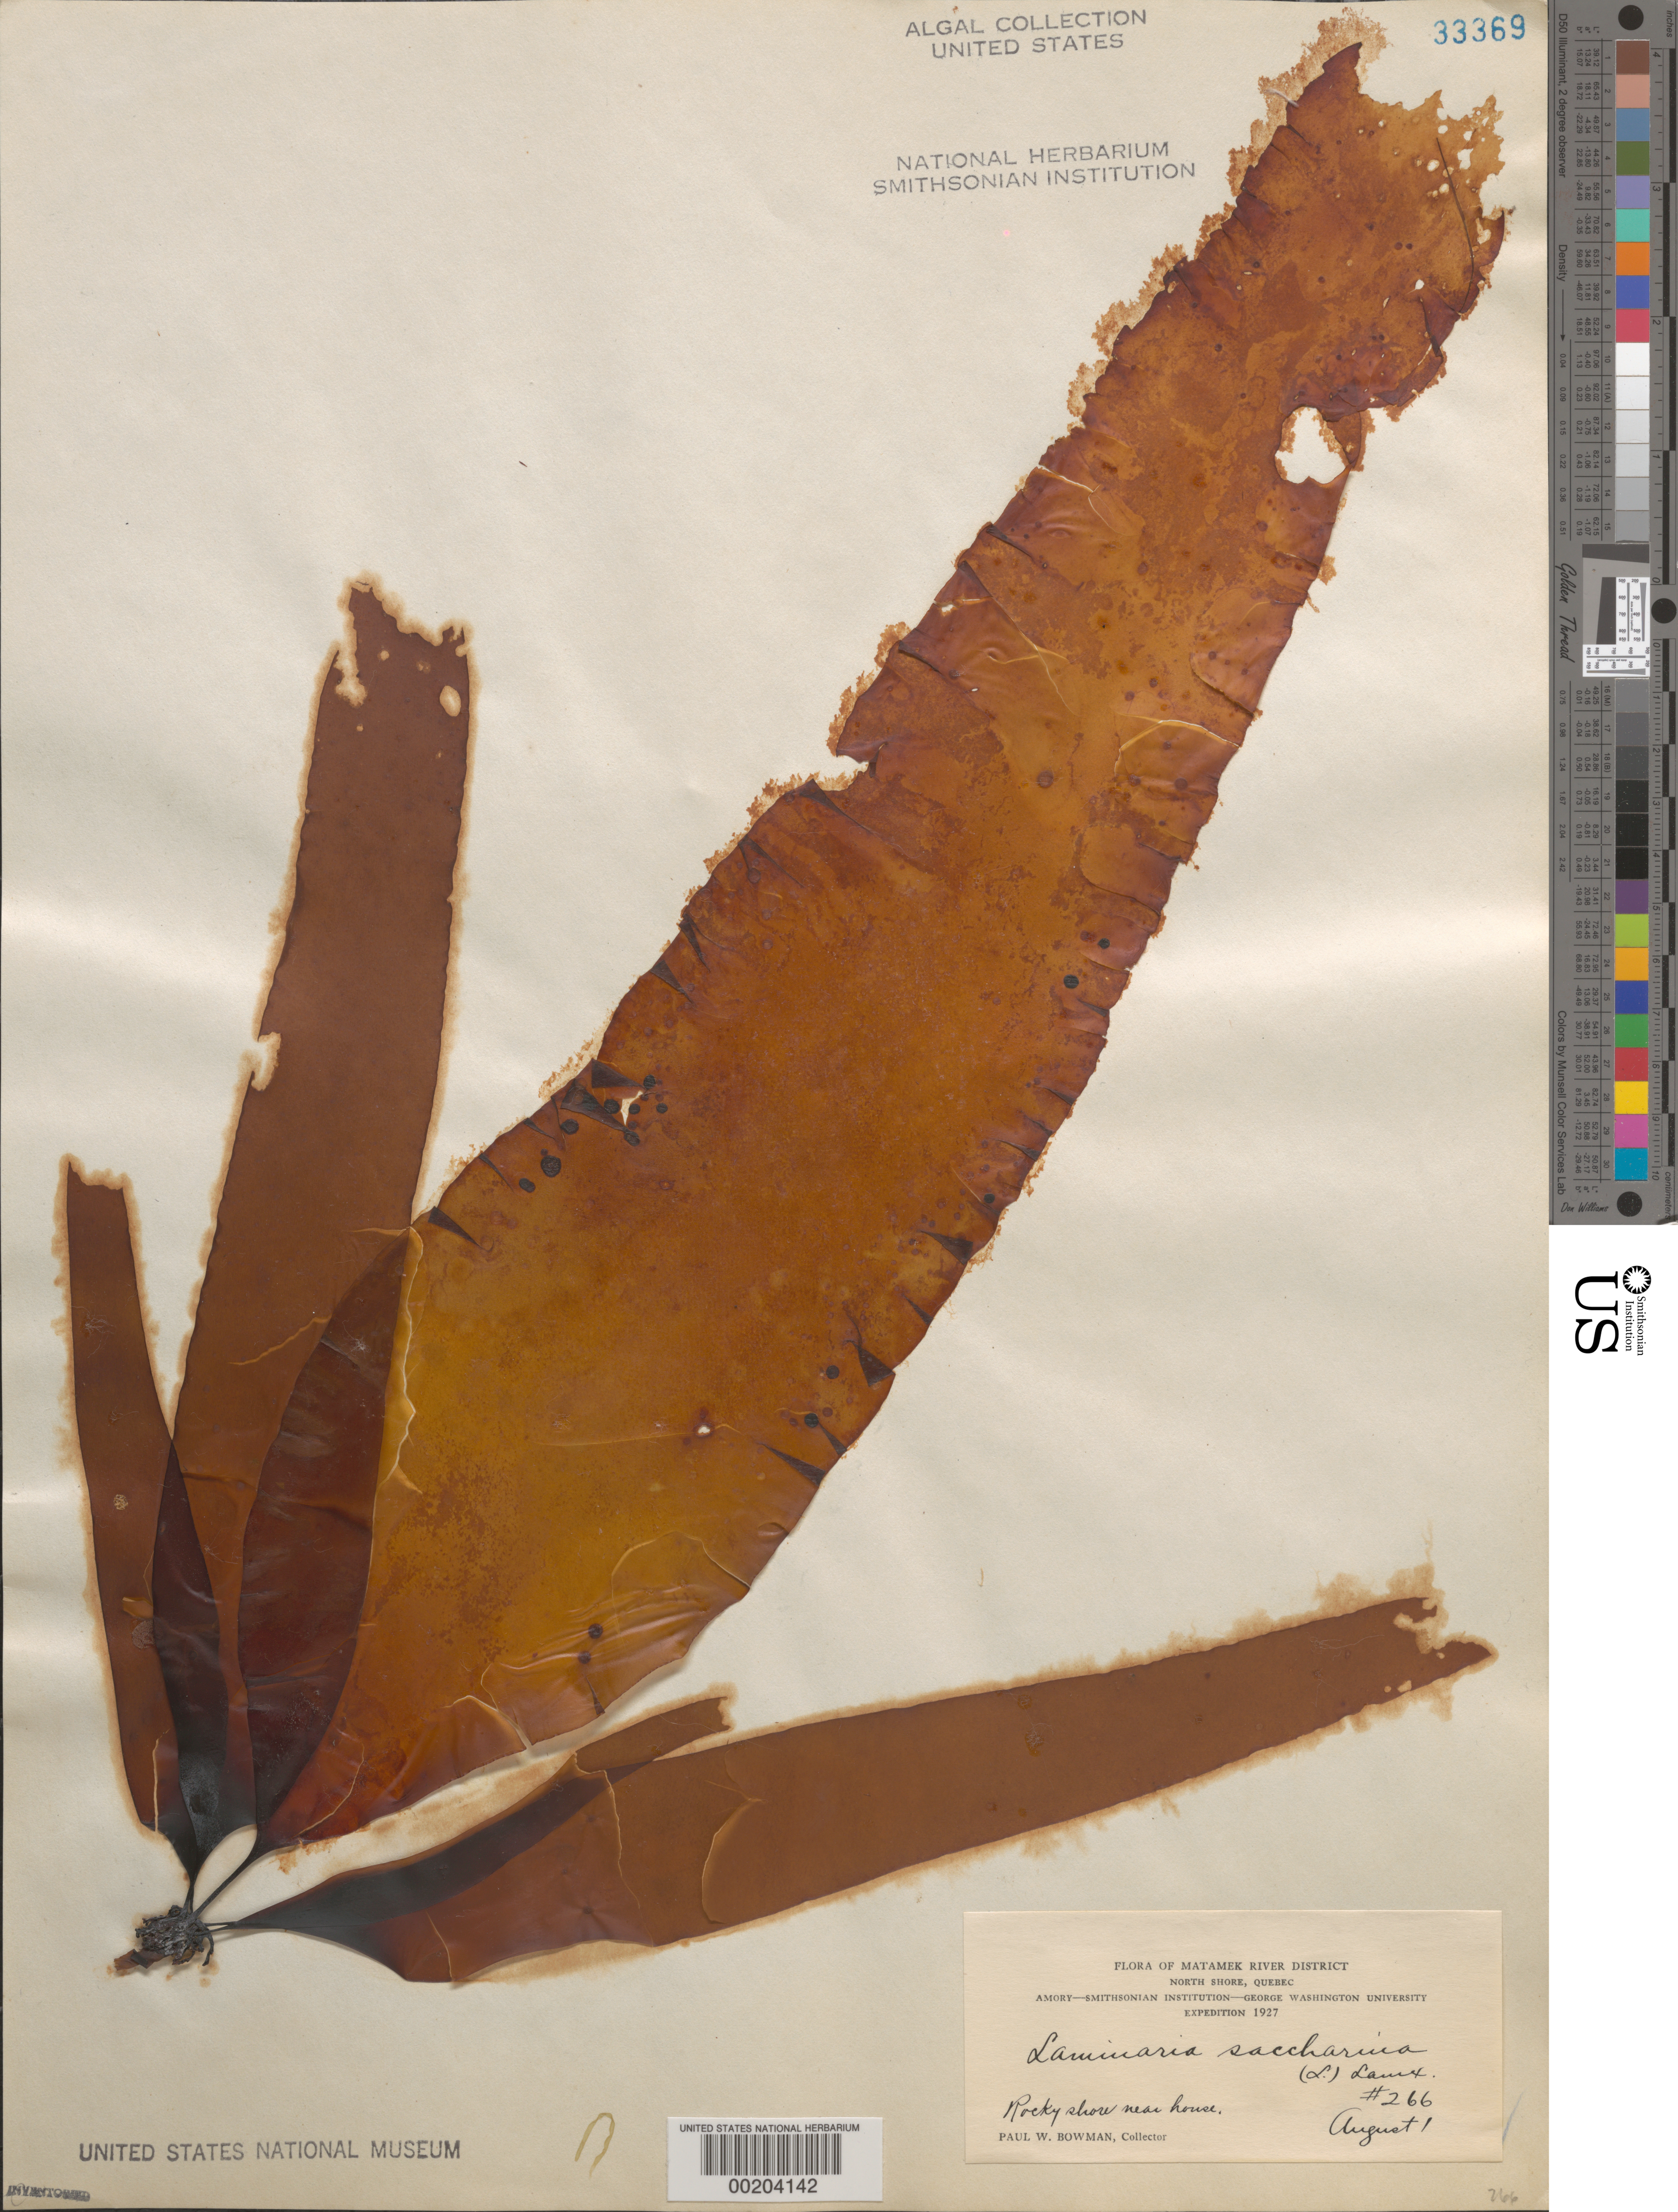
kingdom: Chromista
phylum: Ochrophyta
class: Phaeophyceae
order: Laminariales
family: Laminariaceae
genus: Saccharina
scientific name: Saccharina latissima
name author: C.E. Lane et al.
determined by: Algae name updating Project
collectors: P. Bowman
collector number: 266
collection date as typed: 01 Aug 1927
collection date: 1927-08-01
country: Canada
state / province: Quebec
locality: Matamek river district, north shore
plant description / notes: Amory-Smithsonian Institution-George Washington University Expedition, 1927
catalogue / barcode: US 33369